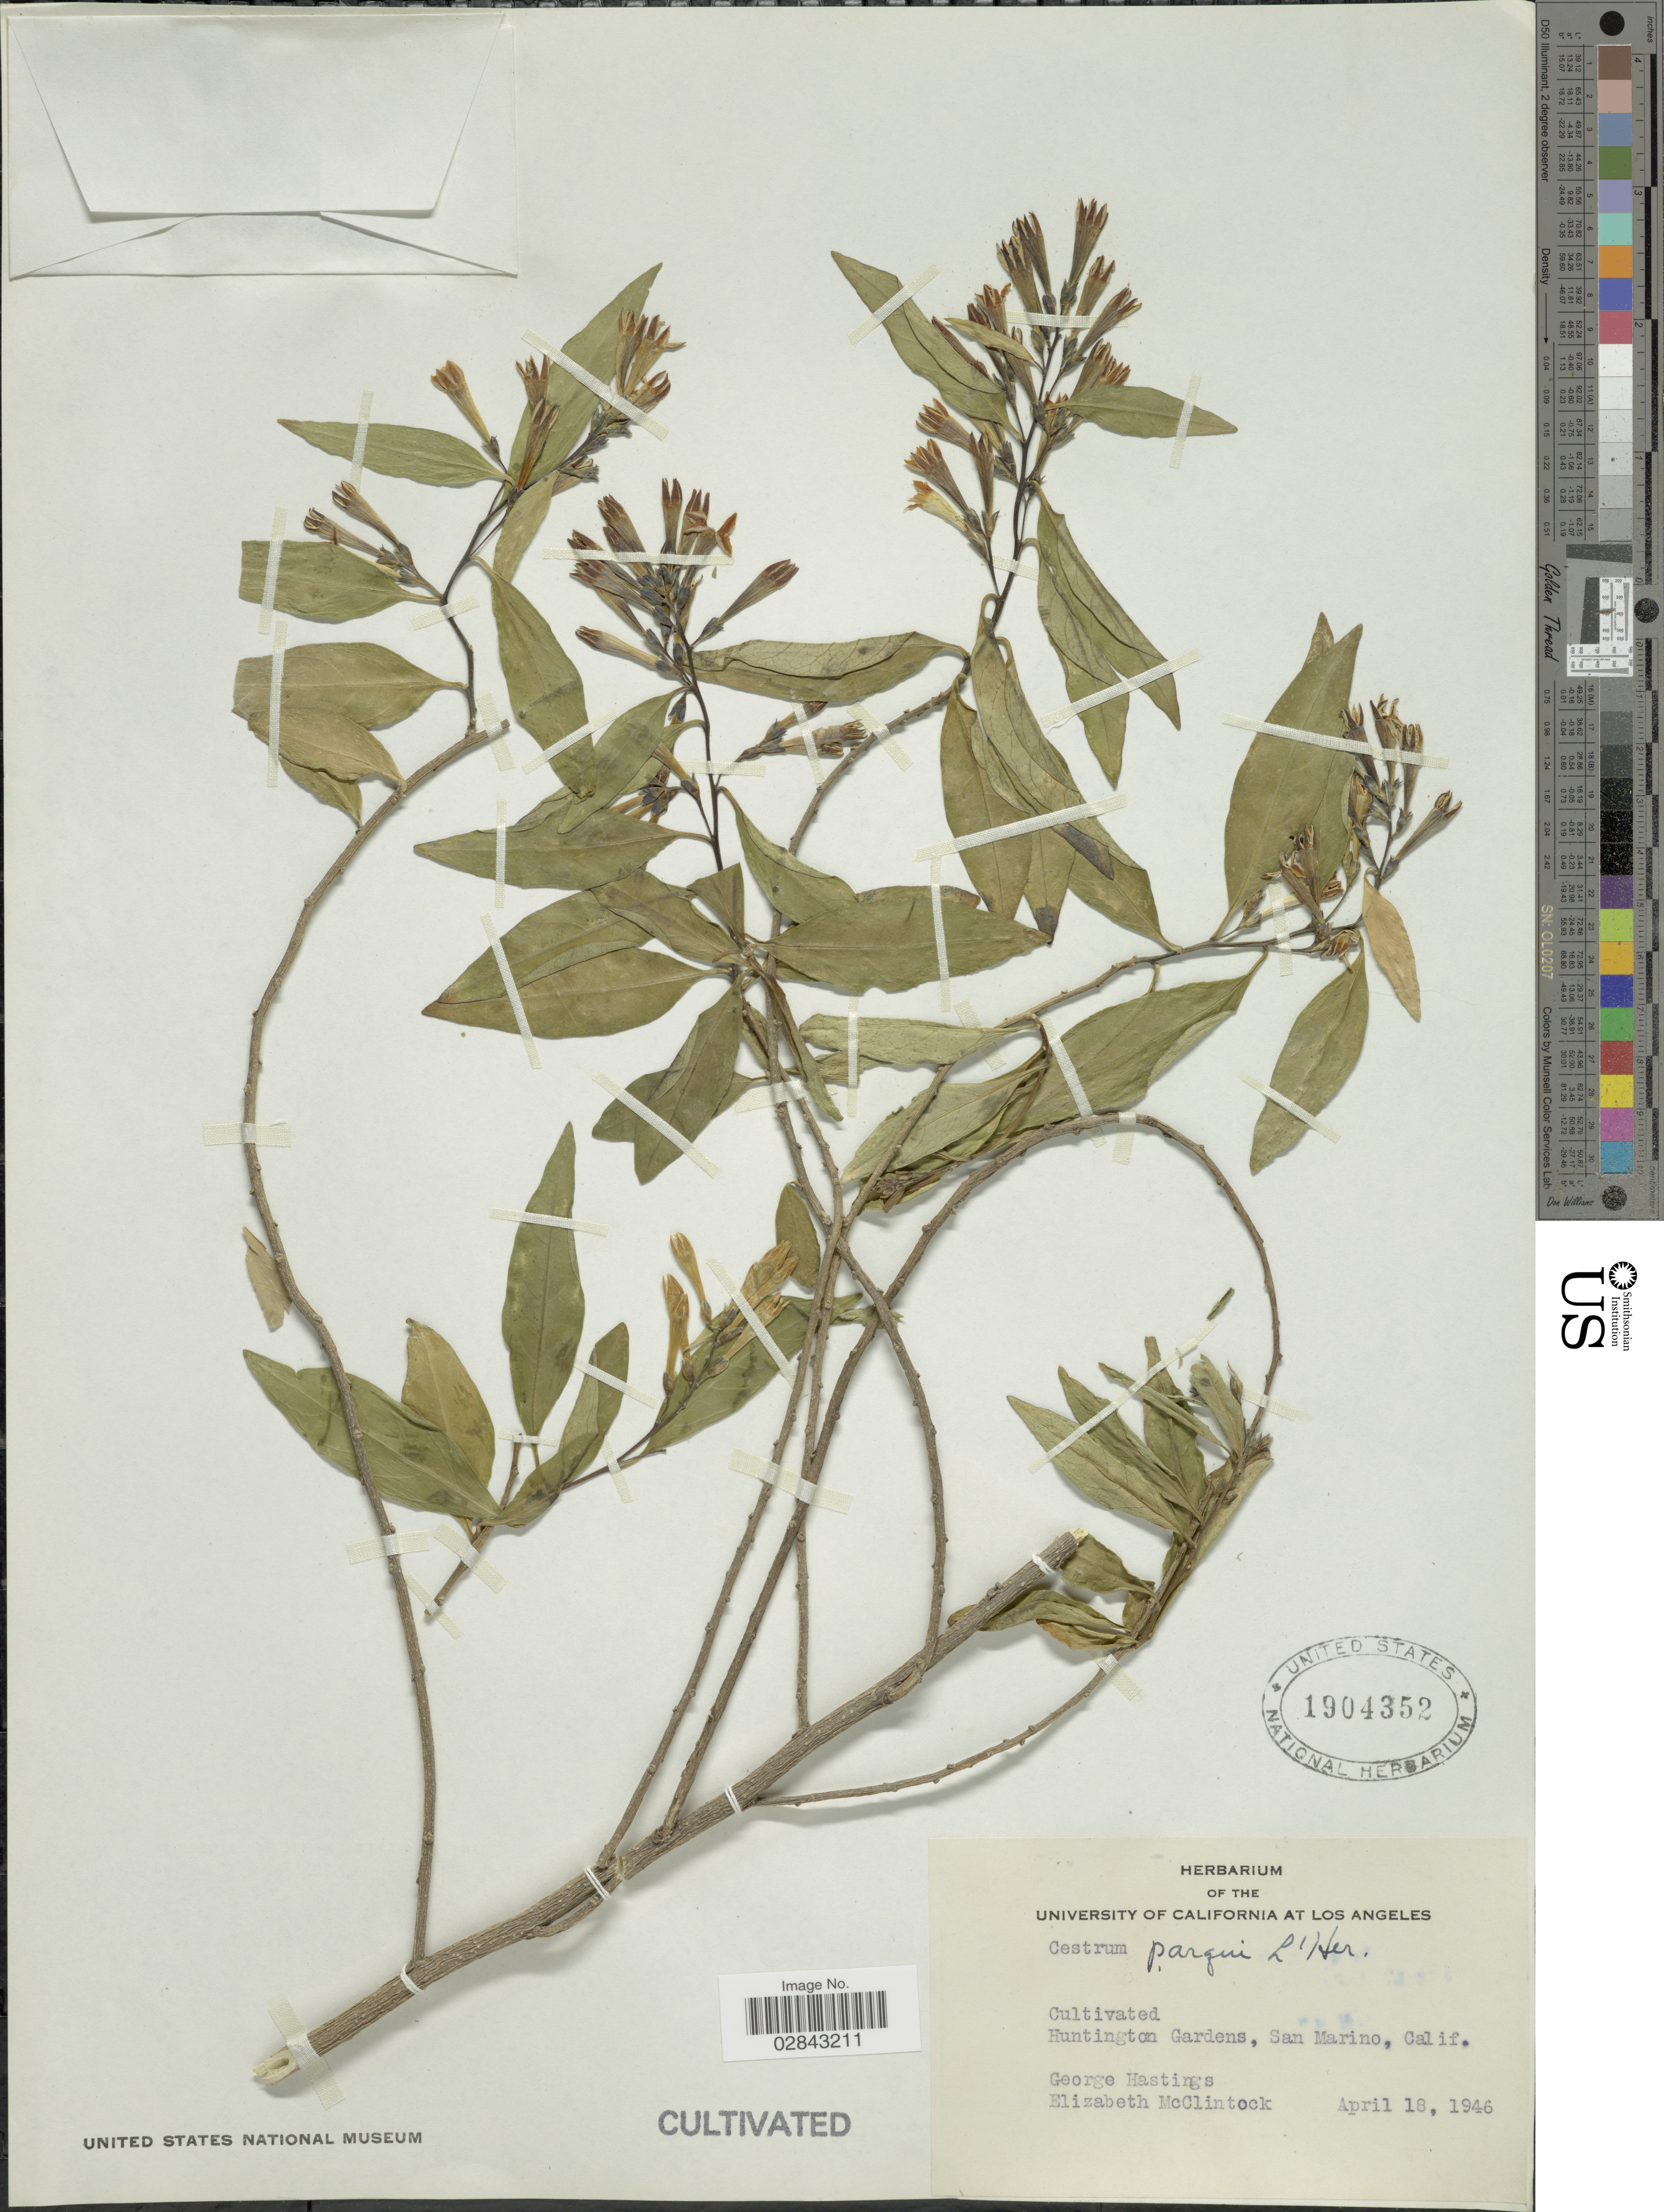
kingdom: Plantae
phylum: Tracheophyta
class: Magnoliopsida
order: Solanales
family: Solanaceae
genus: Cestrum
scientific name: Cestrum parqui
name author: L'Hér.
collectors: G. Hastings & E. McClintock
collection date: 1946-04-18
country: United States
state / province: California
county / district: Los Angeles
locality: Huntington Gardens, San Marino, Calif.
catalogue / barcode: US 1904352